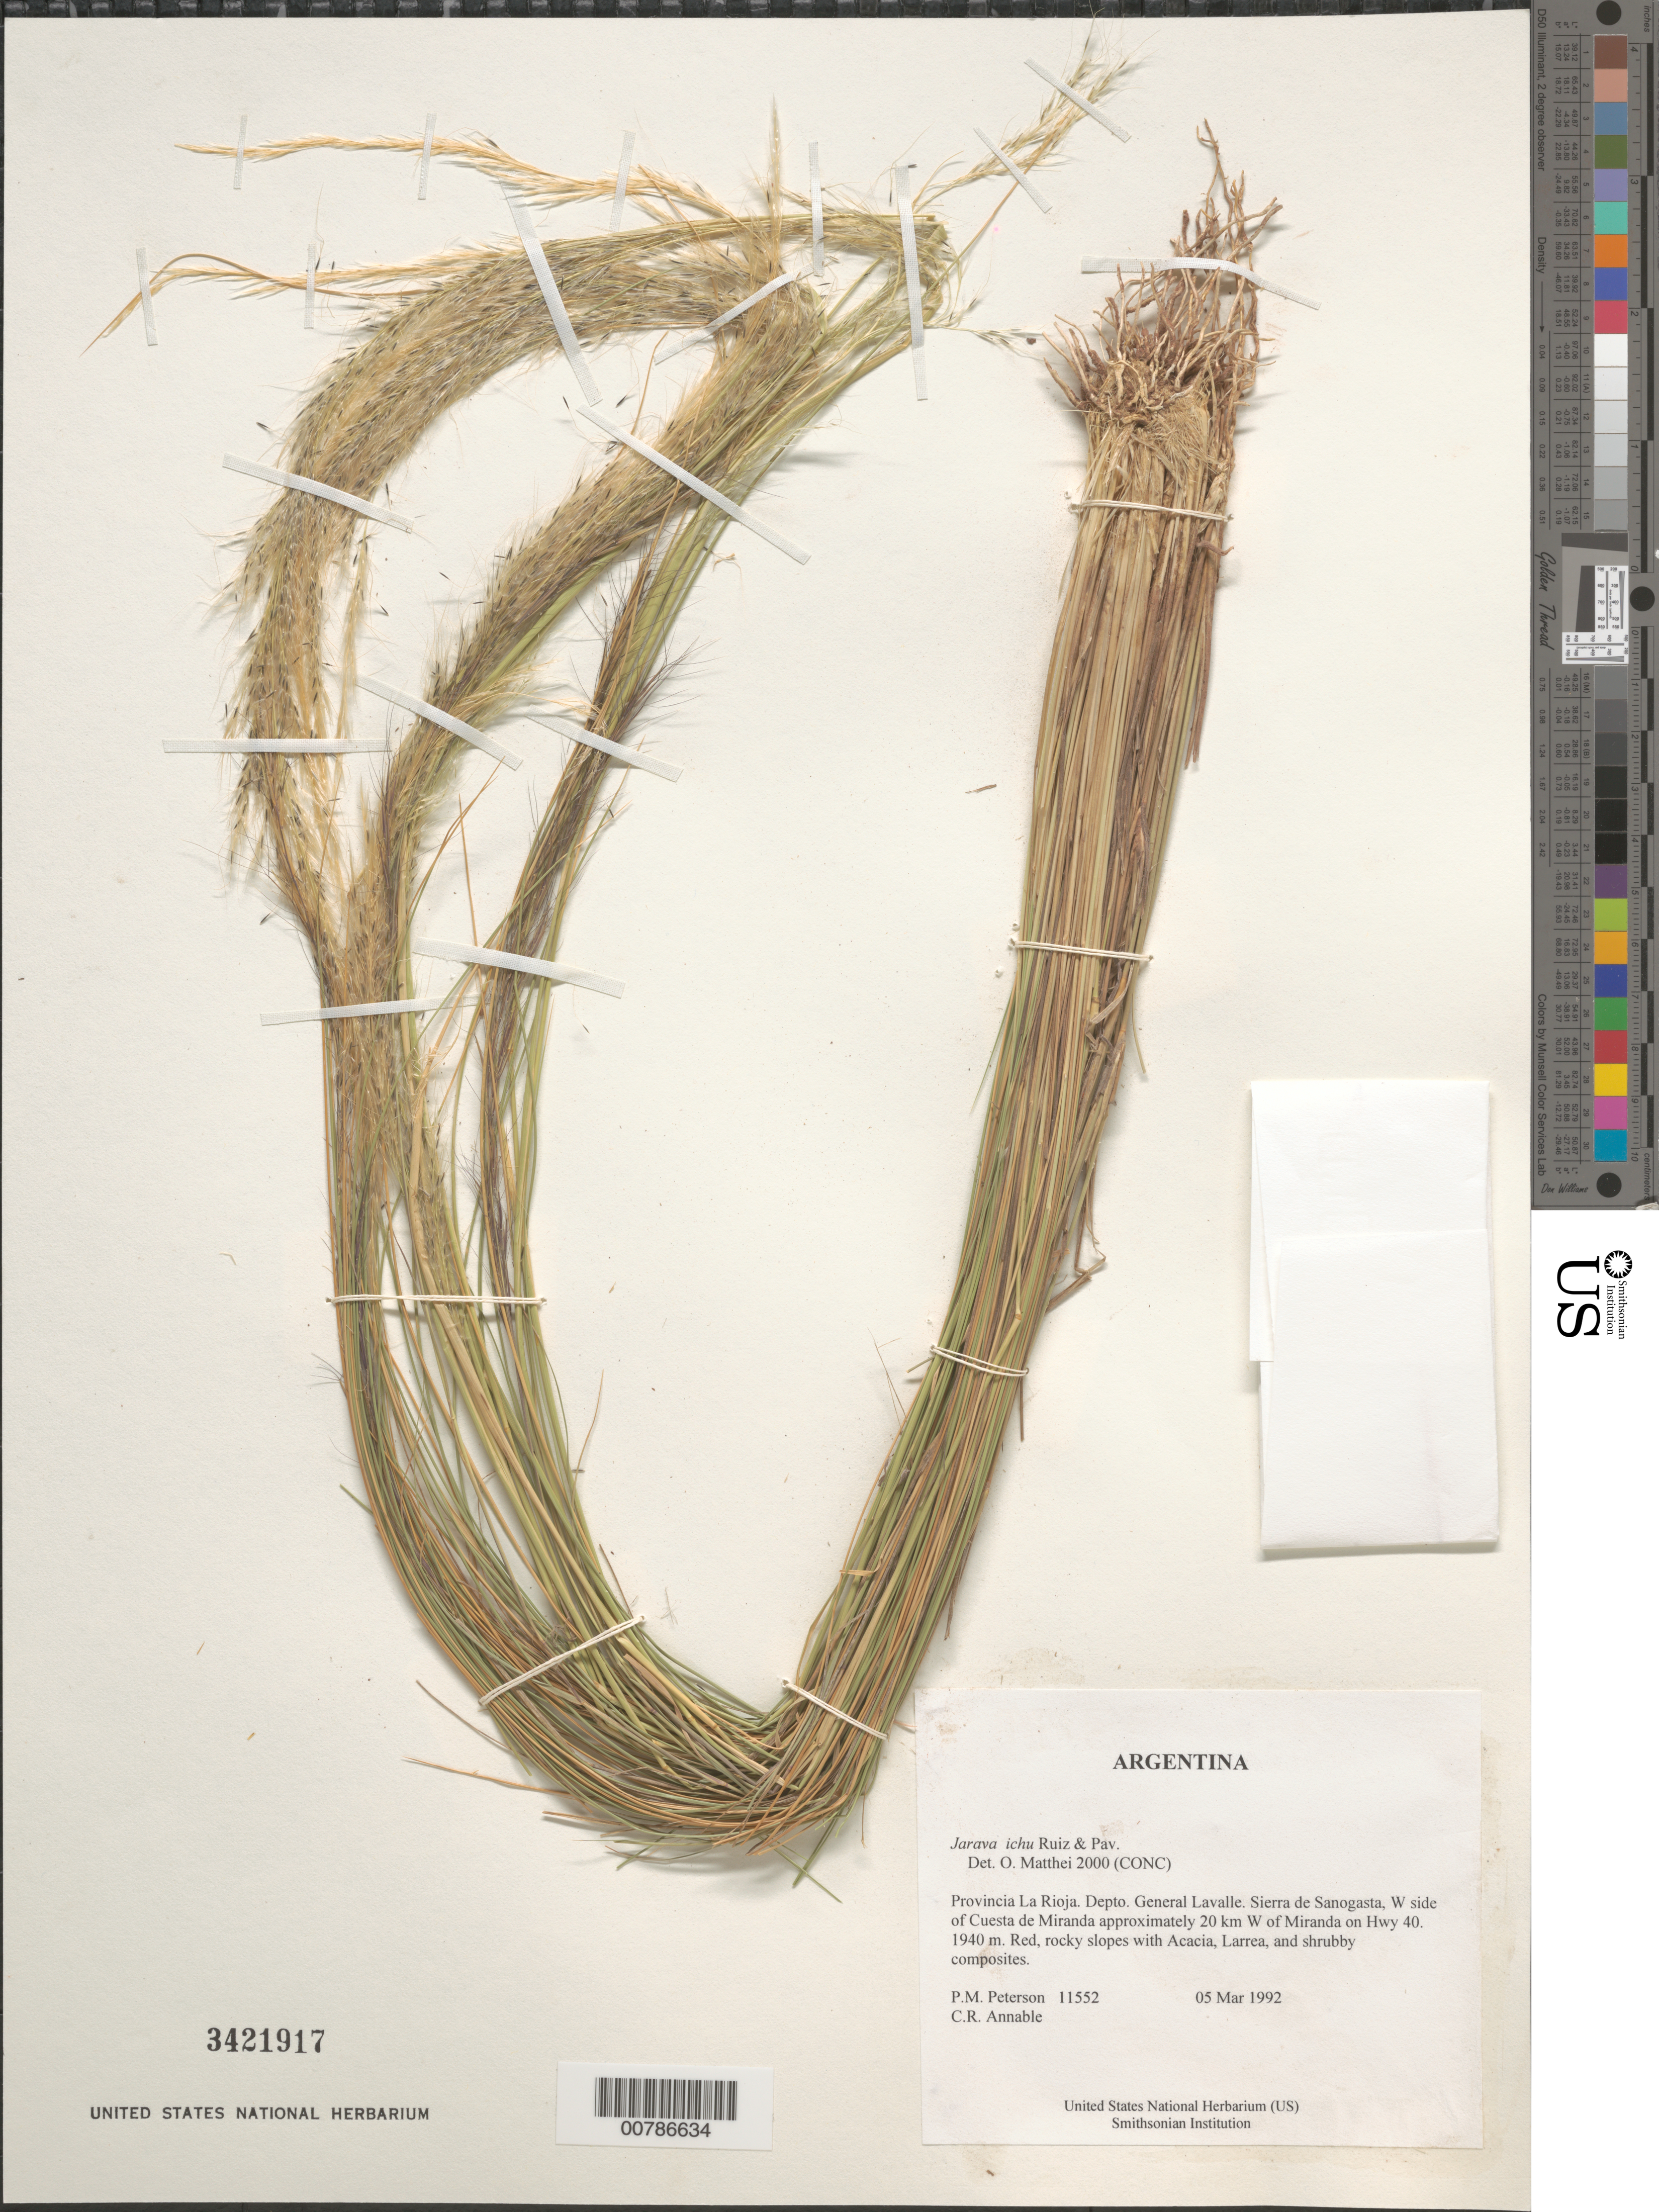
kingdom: Plantae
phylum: Tracheophyta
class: Liliopsida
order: Poales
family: Poaceae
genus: Jarava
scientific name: Jarava ichu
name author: Ruiz & Pav.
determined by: Matthei, O. R.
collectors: P. M. Peterson & C. R. Annable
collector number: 11552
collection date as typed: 05 Mar 1992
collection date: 1992-03-05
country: Argentina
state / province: La Rioja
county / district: General Lavalle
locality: Sierra de Sanogasta, W side of Cuesta de Miranda approximately 20 km W of Miranda on Hwy 40.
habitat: Red, rocky slopes with Acacia, Larrea, and shruby composites.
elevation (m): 1940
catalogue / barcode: US 3421917